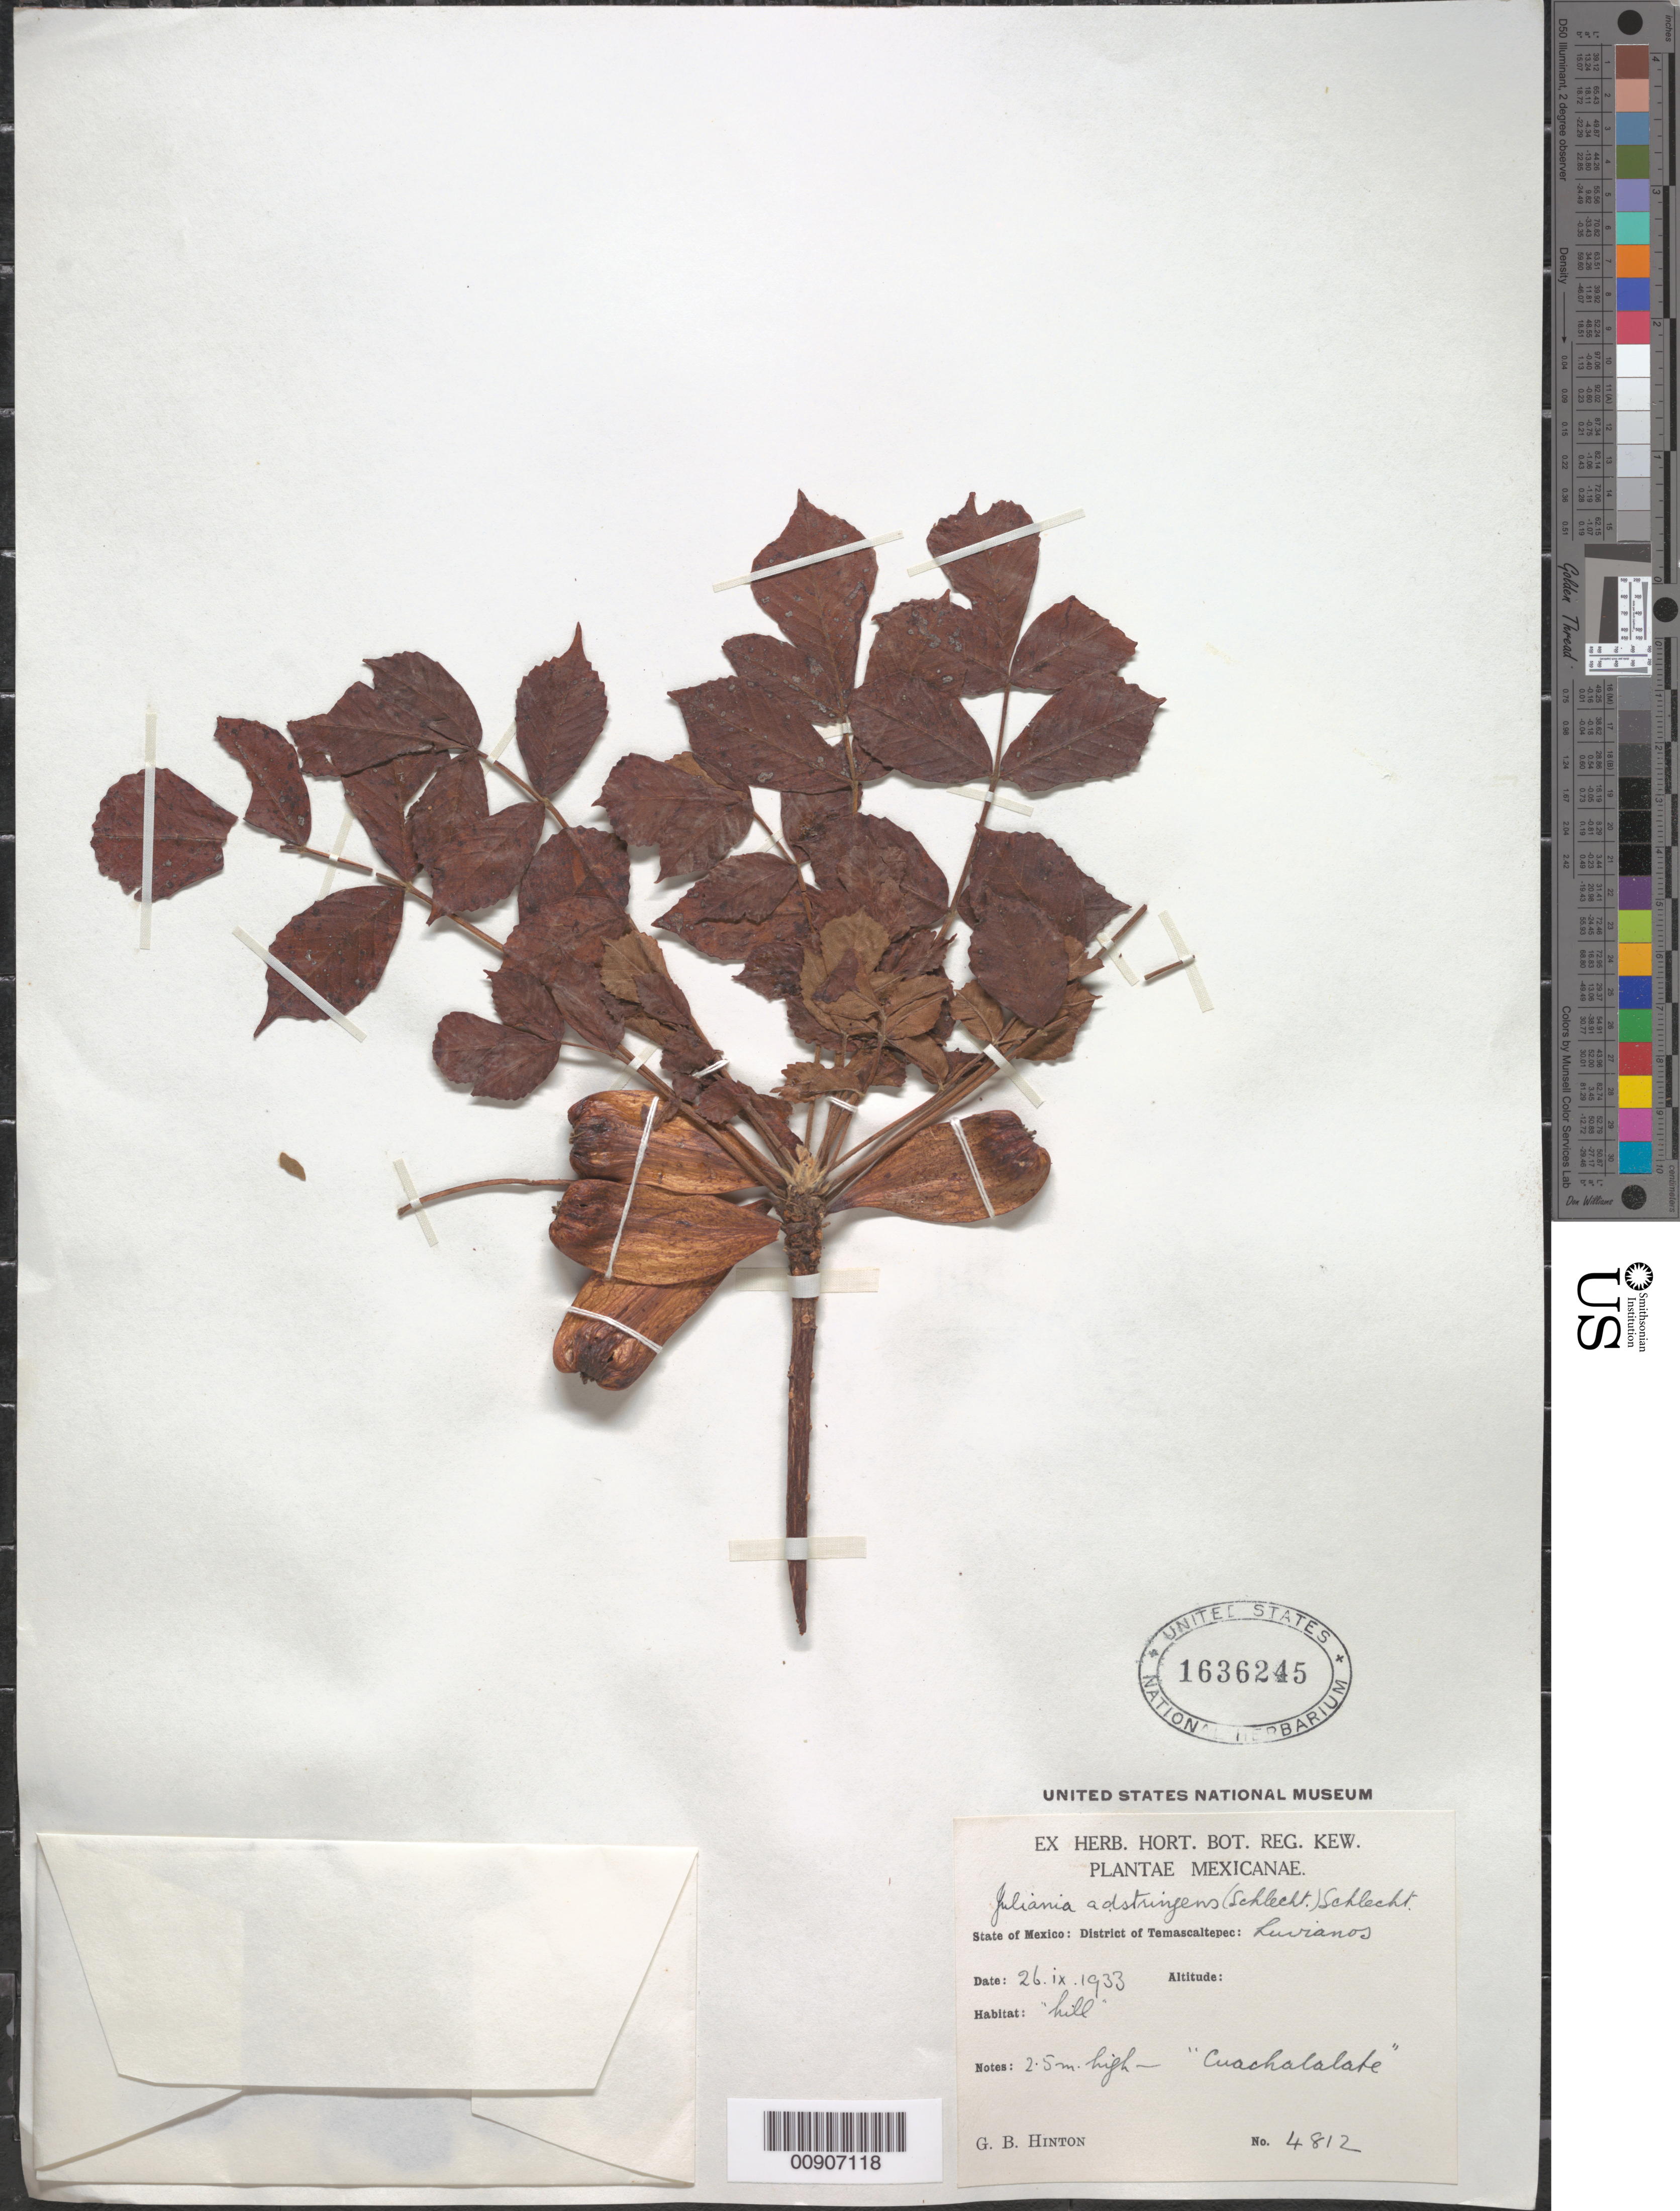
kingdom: Plantae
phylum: Tracheophyta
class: Magnoliopsida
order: Sapindales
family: Anacardiaceae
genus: Amphipterygium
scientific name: Amphipterygium adstringens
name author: (Schltdl.) Schiede ex Standl.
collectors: G. B. Hinton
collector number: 4812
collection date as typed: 26 Sep 1933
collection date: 1933-09-26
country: Mexico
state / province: México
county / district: Temascaltepec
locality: State of México: District of Temascaltepec: Luvianos.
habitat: Hill.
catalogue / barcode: US 1636245